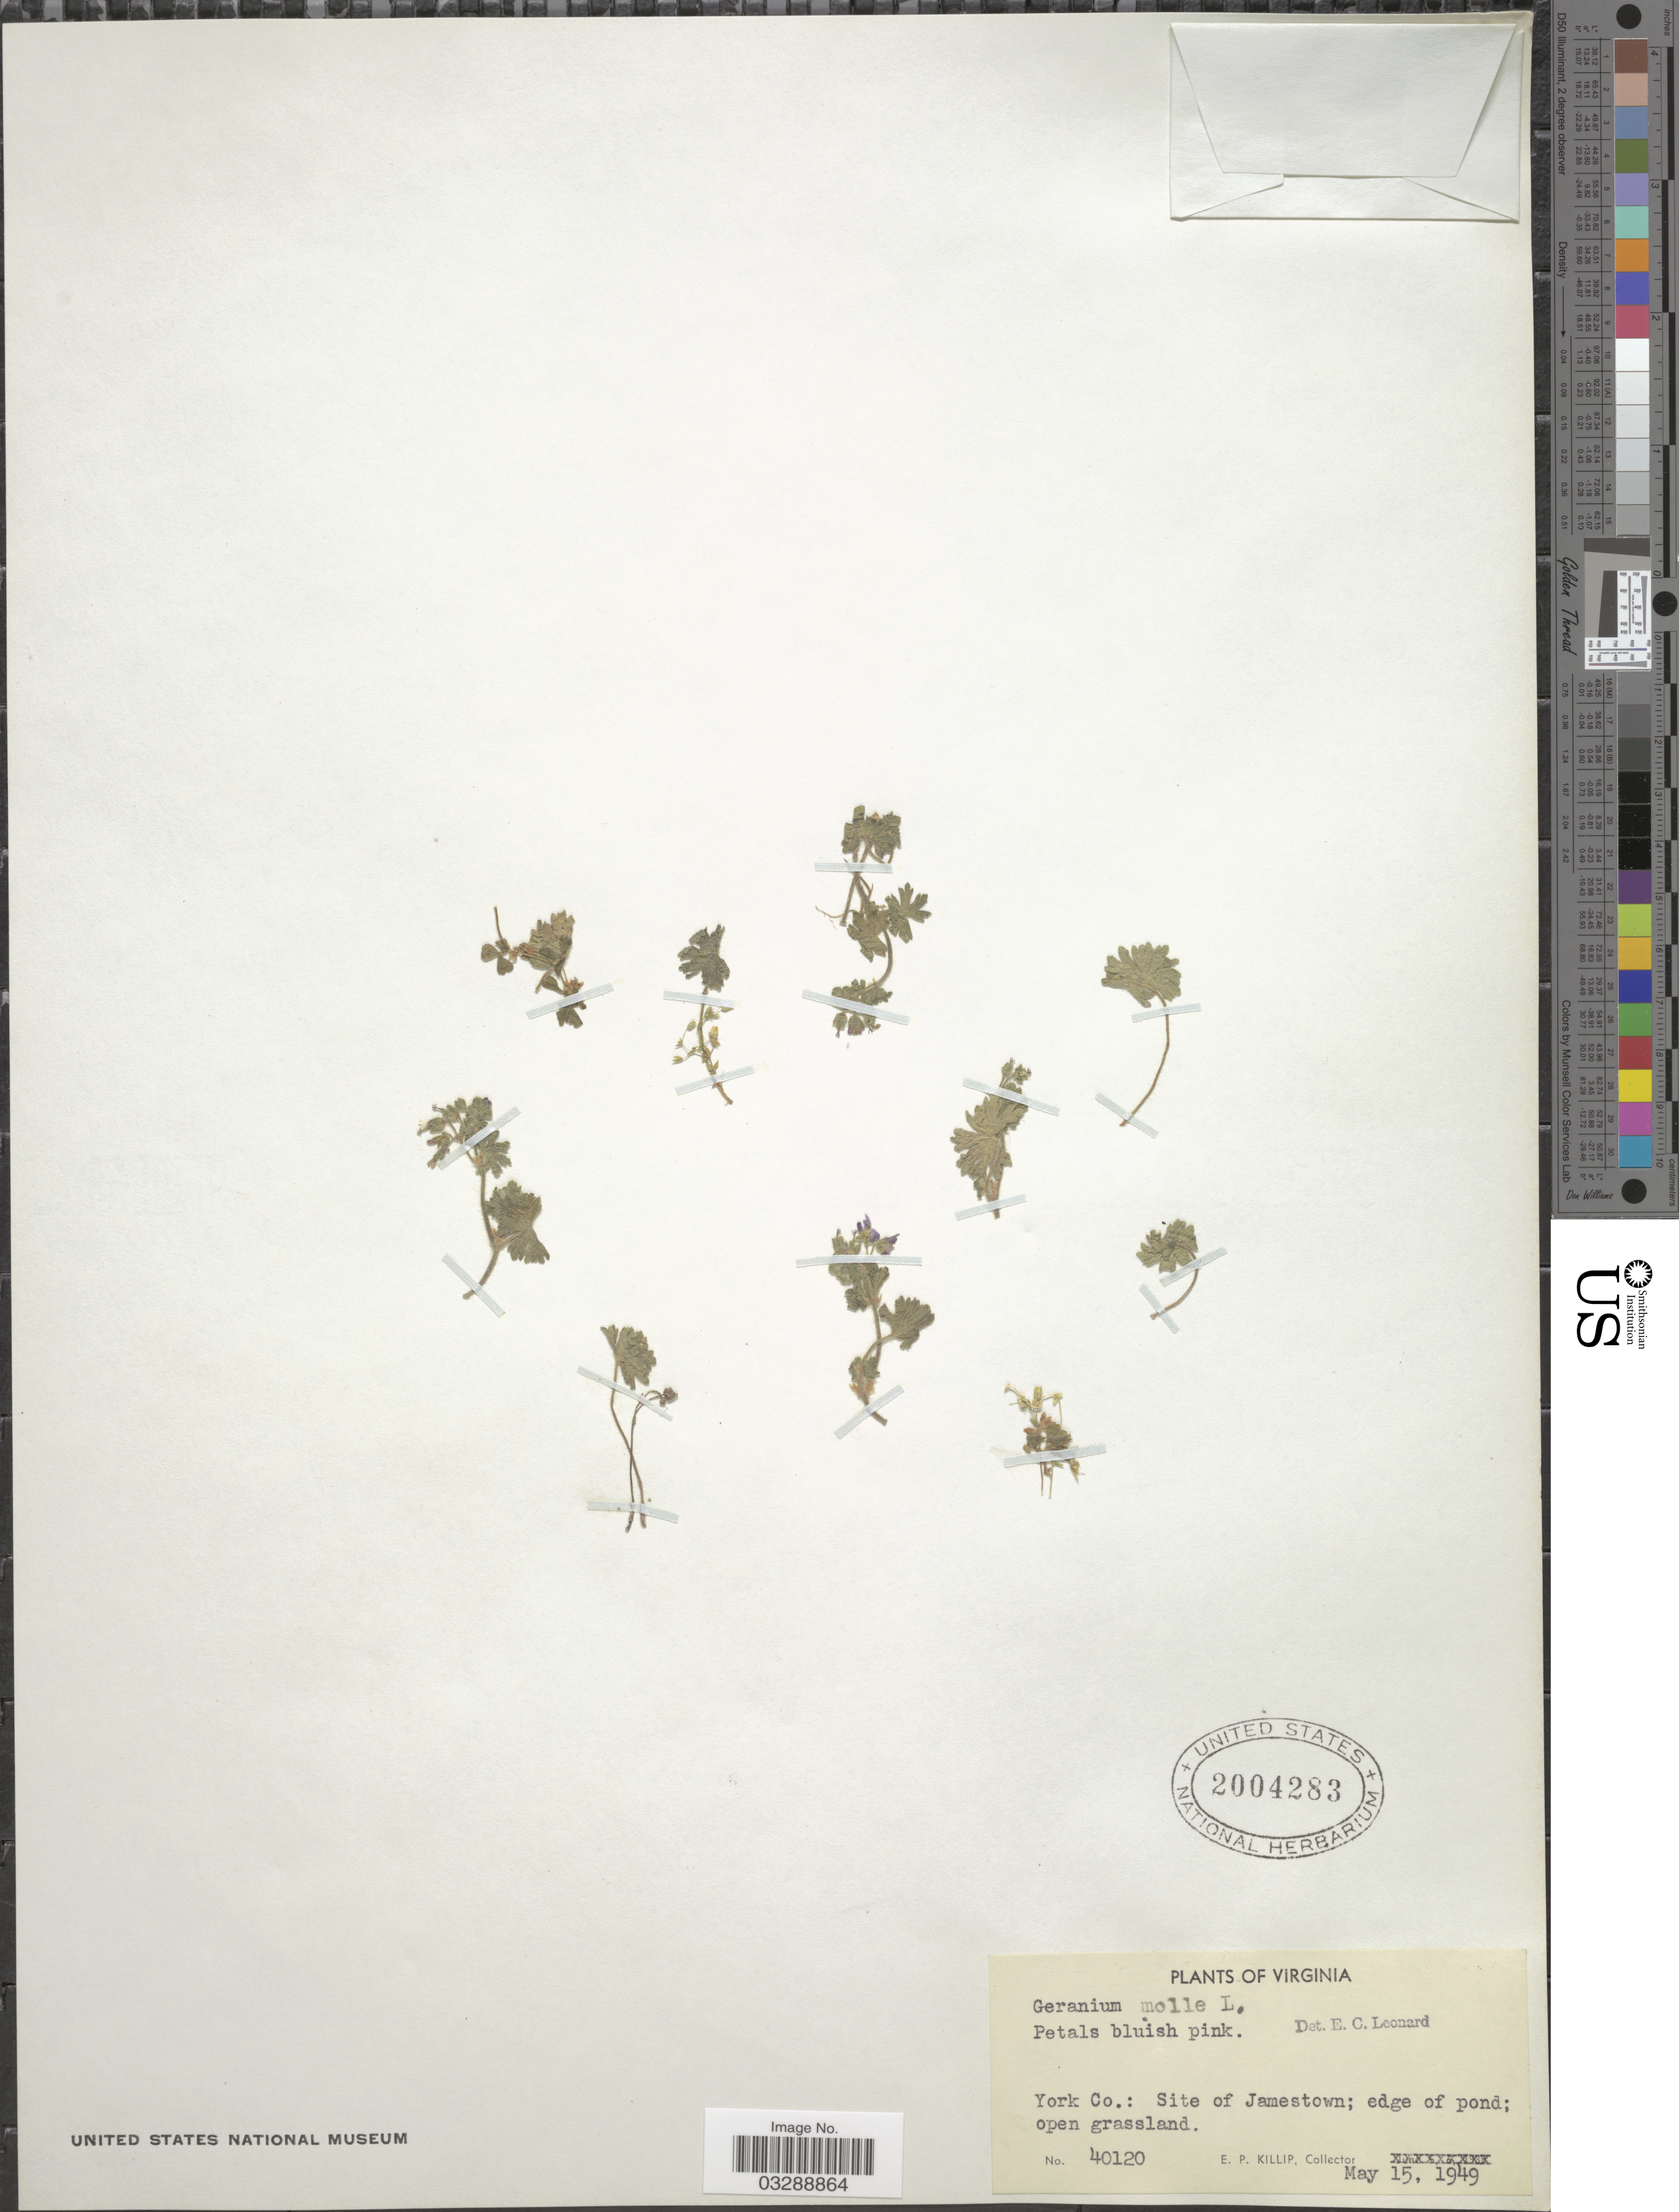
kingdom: Plantae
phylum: Tracheophyta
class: Magnoliopsida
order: Geraniales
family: Geraniaceae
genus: Geranium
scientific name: Geranium molle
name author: L.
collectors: E. P. Killip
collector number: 40120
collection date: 1949-05-15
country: United States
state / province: Virginia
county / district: York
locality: York Co.: Site of Jamestown.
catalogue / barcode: US 2004283